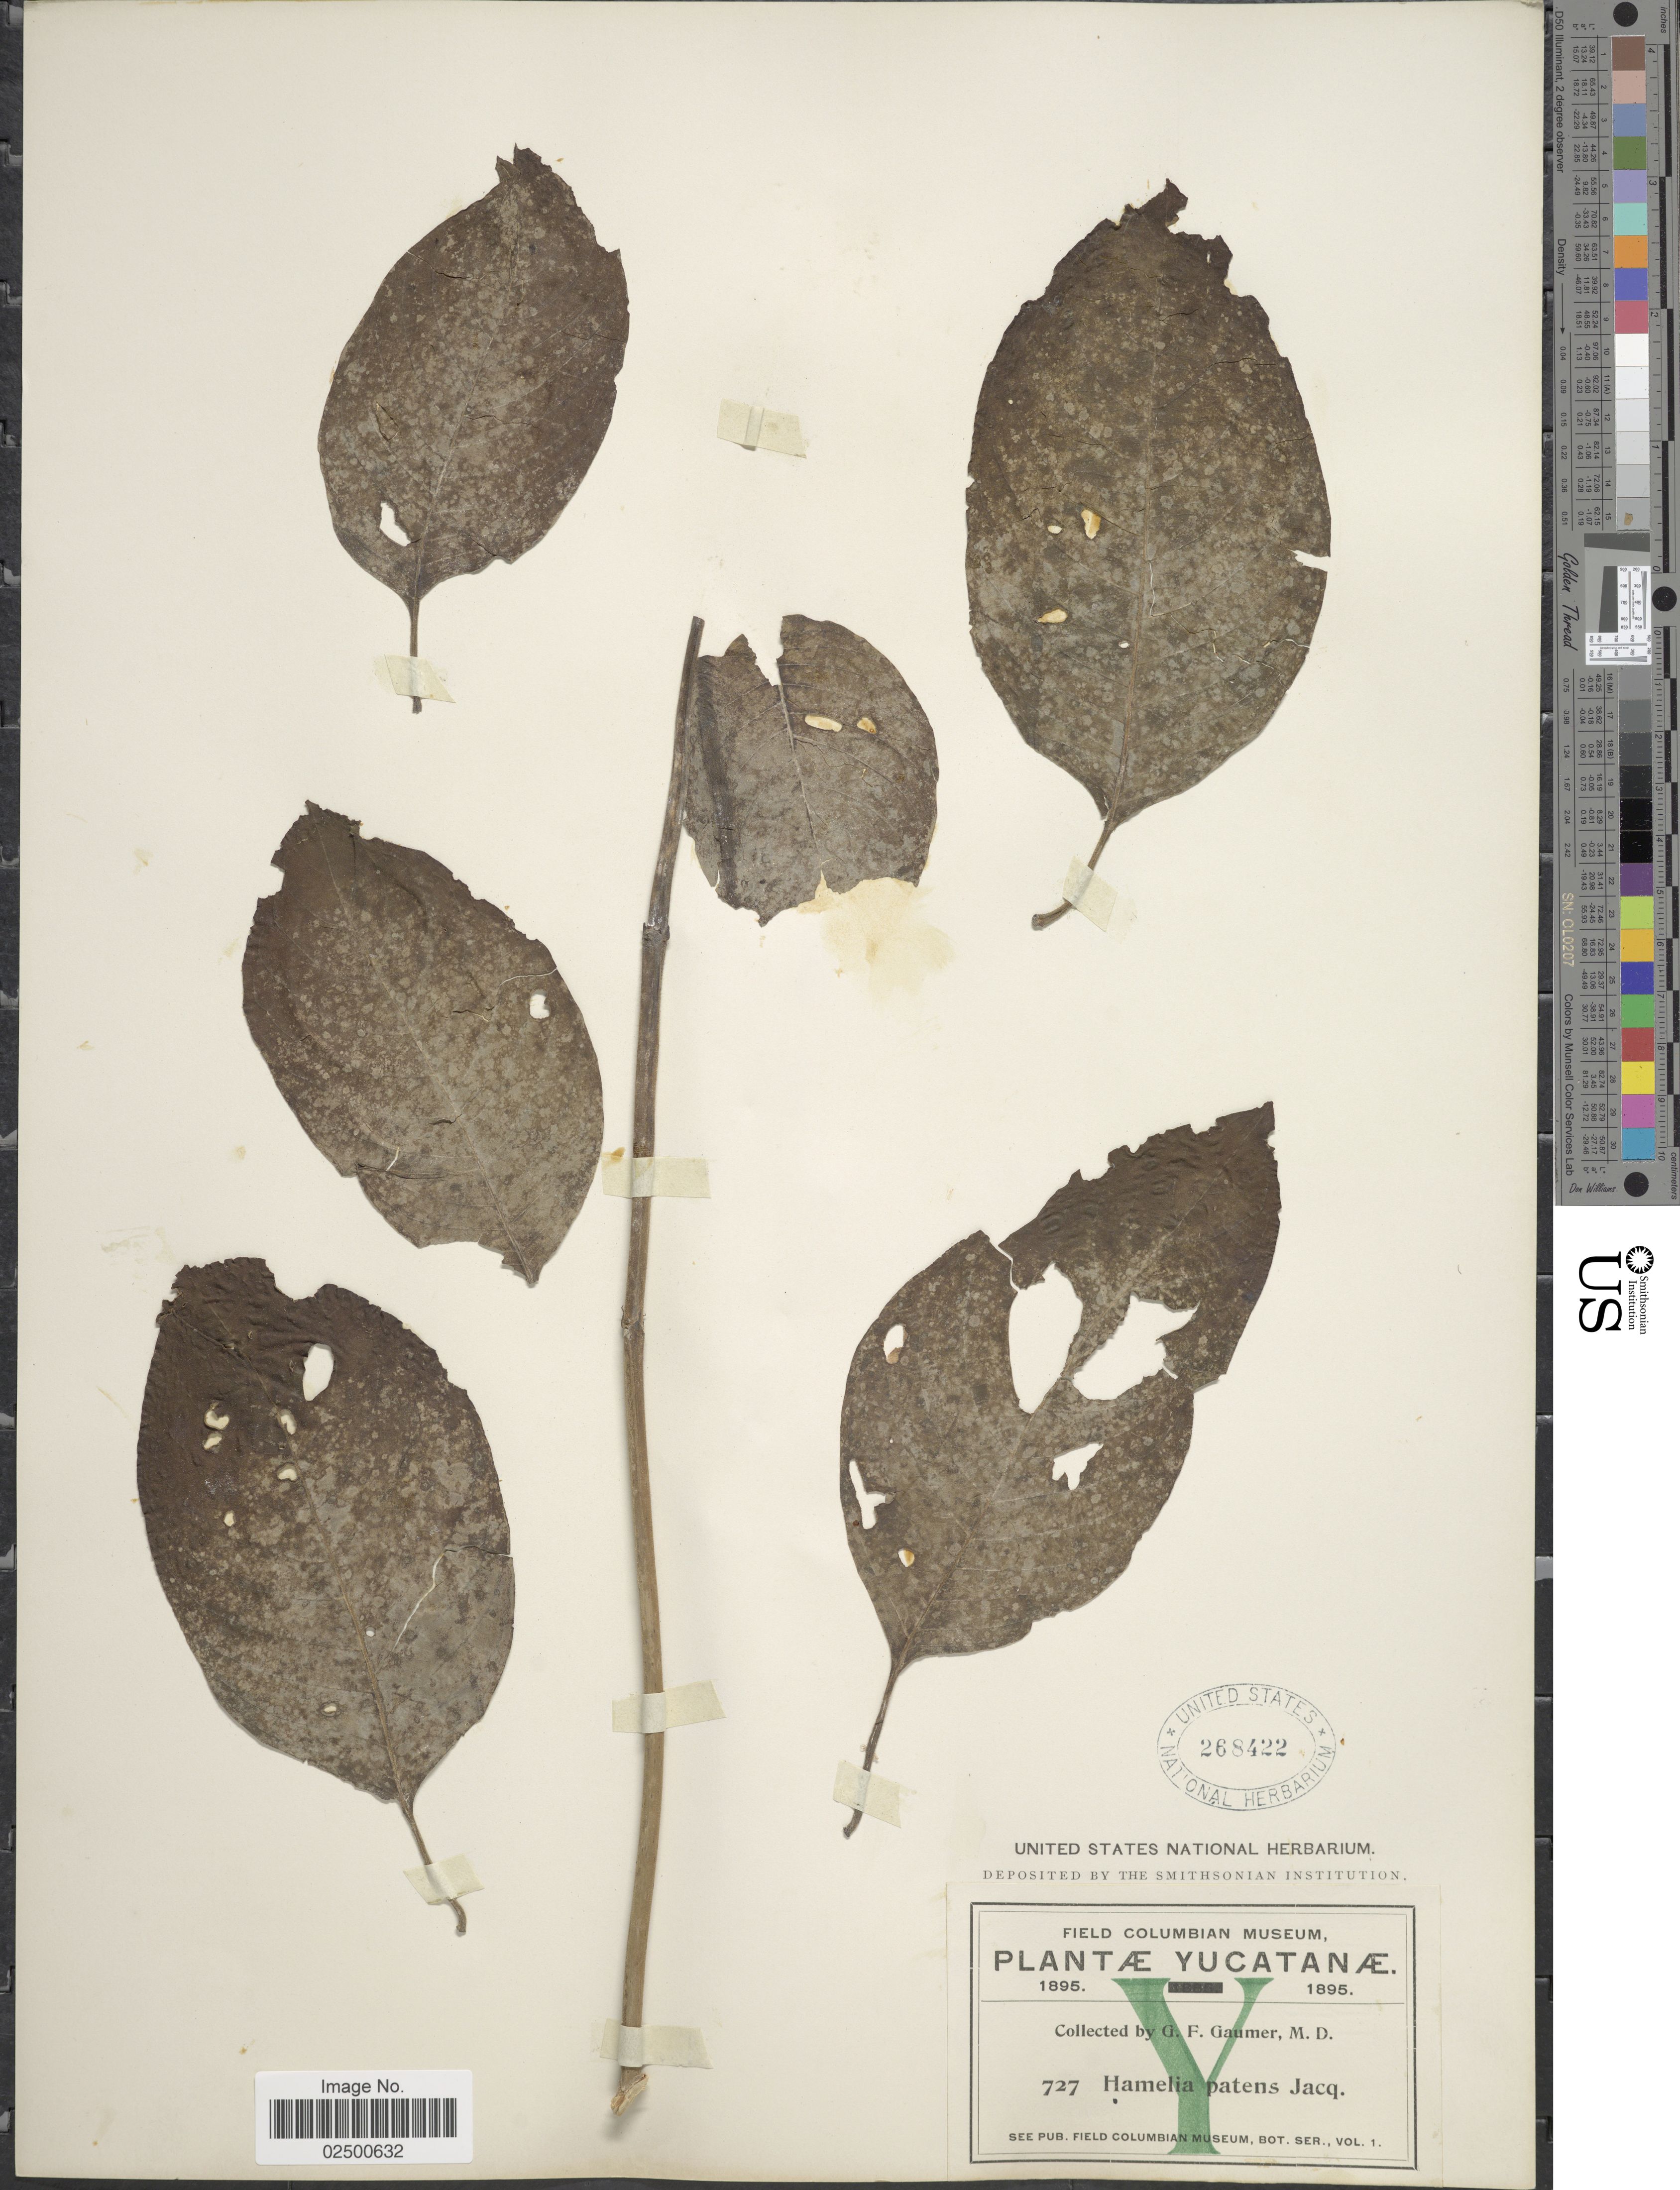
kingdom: Plantae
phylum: Tracheophyta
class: Magnoliopsida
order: Gentianales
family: Rubiaceae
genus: Hamelia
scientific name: Hamelia patens var. patens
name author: Jacq.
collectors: G. F. Gaumer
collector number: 727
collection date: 1895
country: Mexico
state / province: Yucatán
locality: Yucatanae.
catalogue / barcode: US 268422